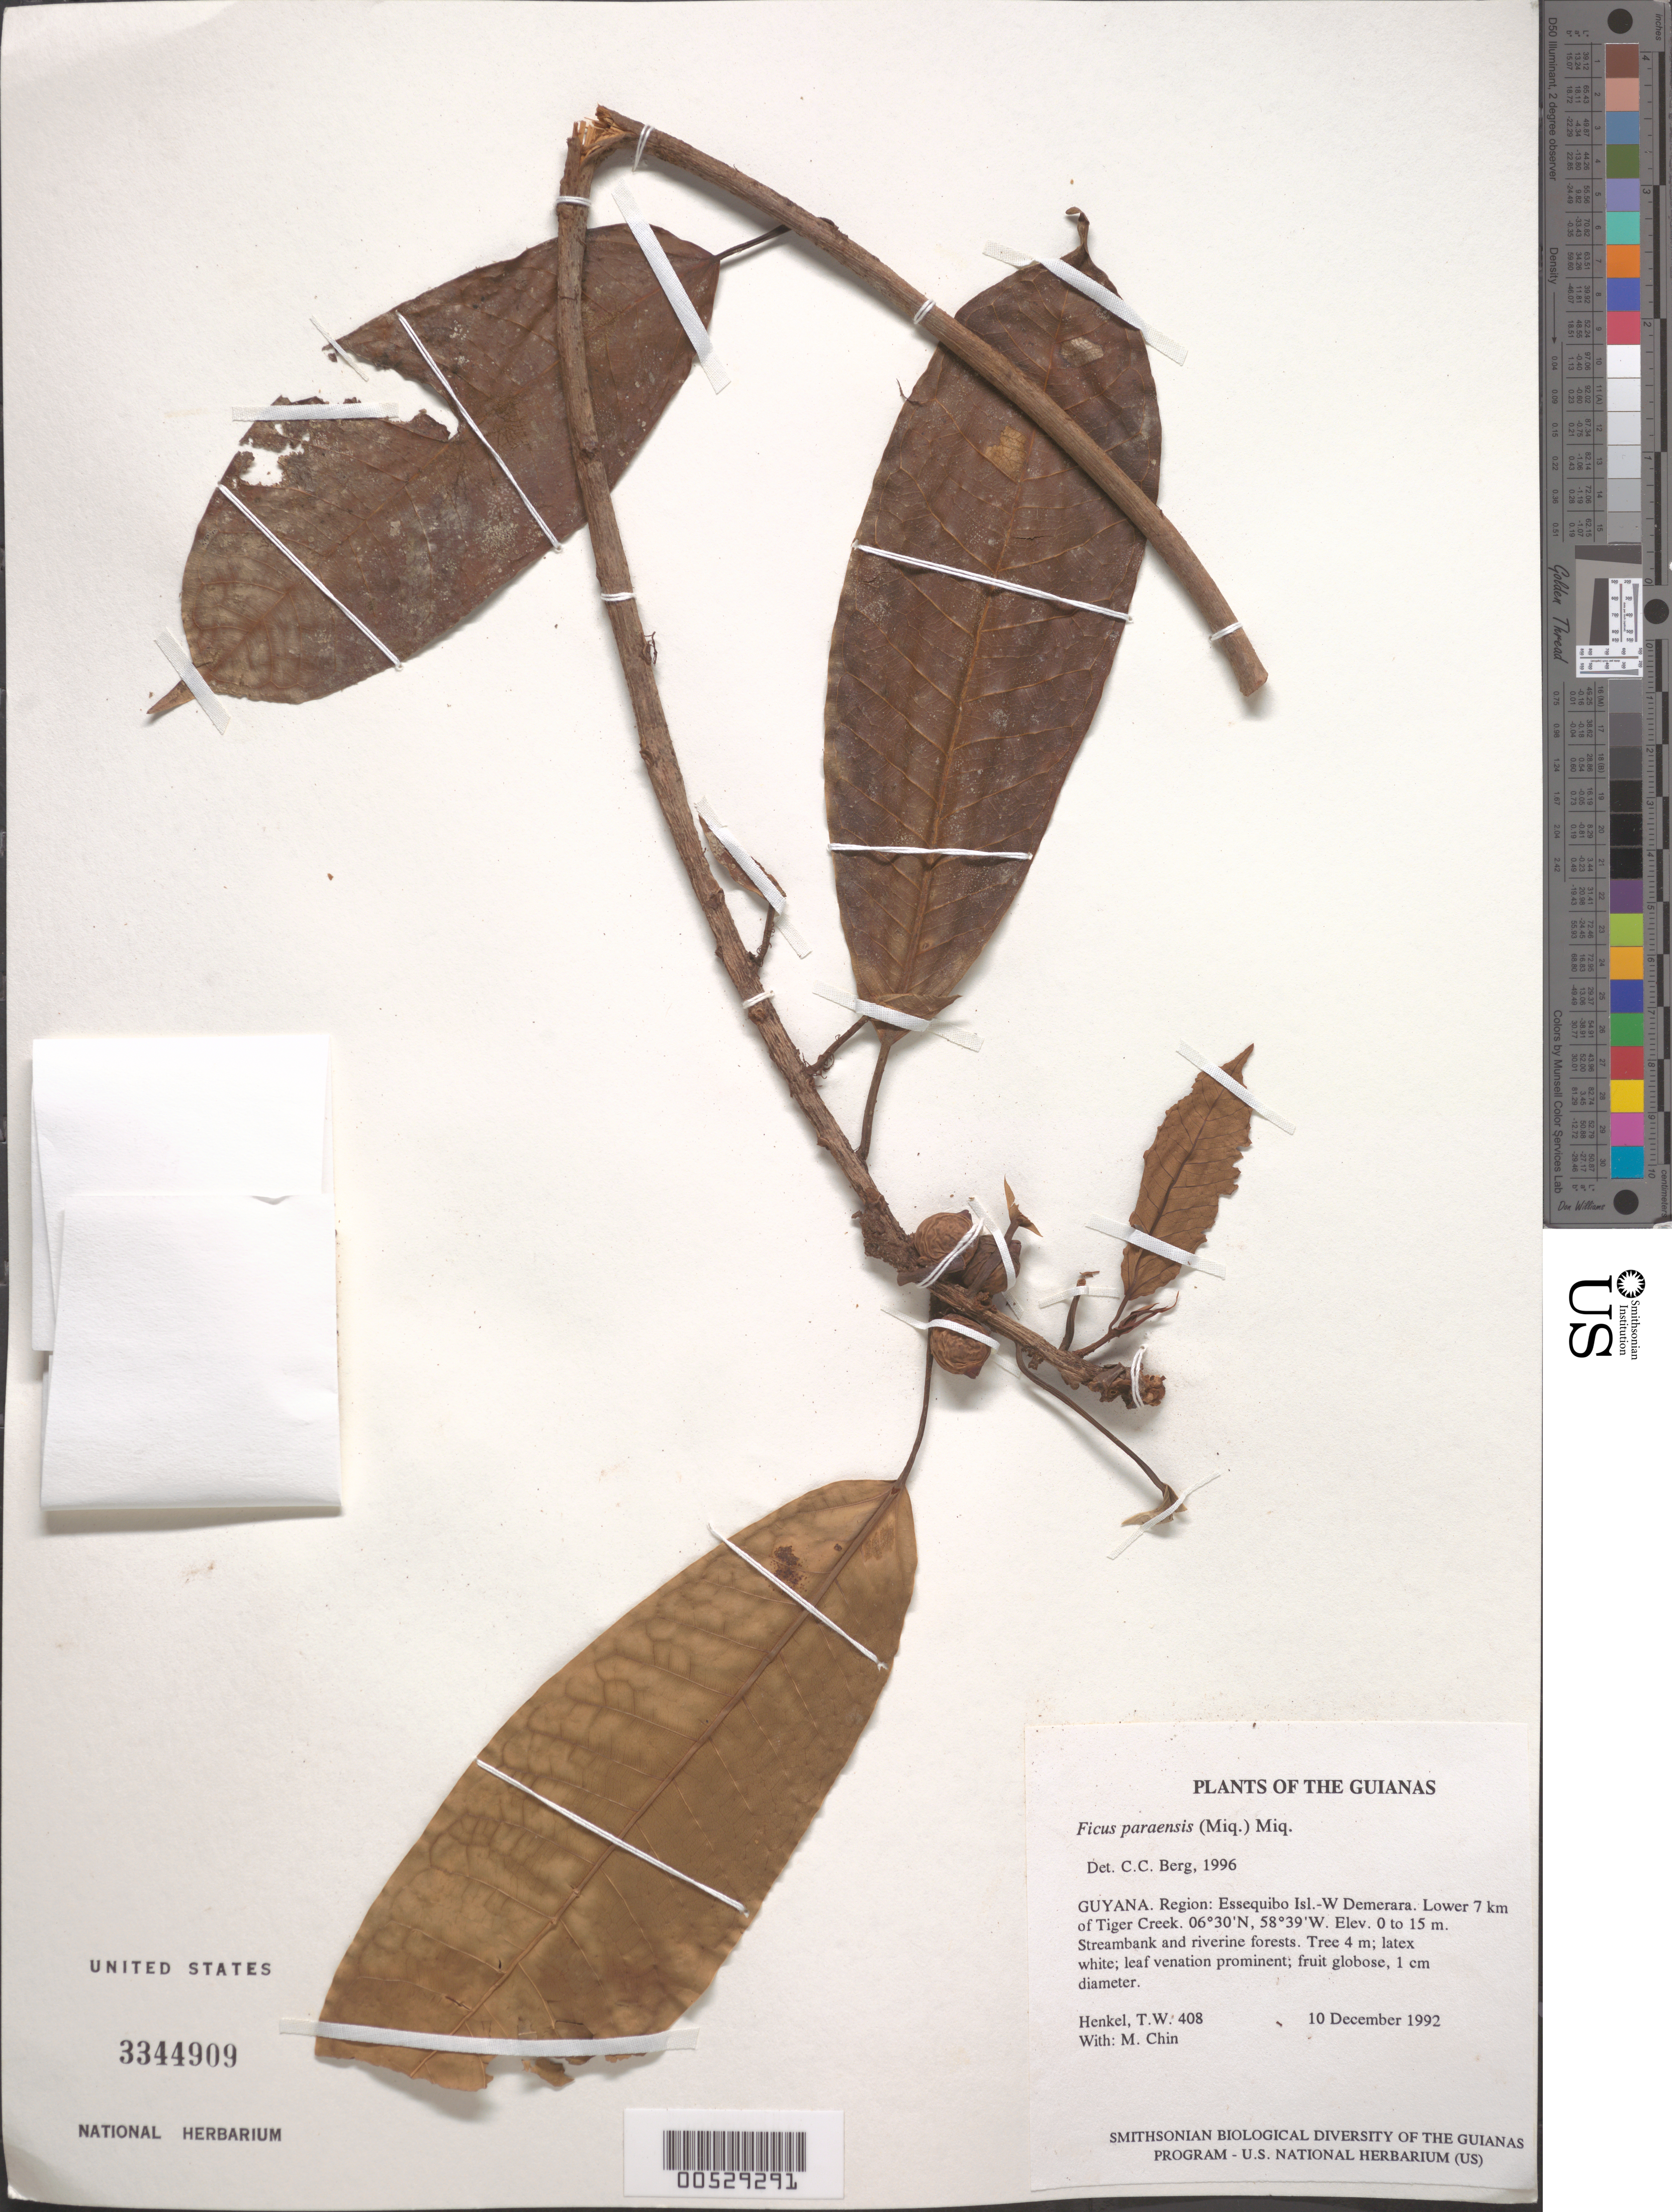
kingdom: Plantae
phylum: Tracheophyta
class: Magnoliopsida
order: Rosales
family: Moraceae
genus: Ficus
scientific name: Ficus paraensis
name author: (Miq.) Miq.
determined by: Berg, C. C.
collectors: T. Henkel & M. Chin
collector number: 408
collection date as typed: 10 December 1992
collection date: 1992-12-10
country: Guyana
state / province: Essequibo Isl-W. Demerara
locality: Lower 7 km of Tiger Creek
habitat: Streambank and riverine forests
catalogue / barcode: US 3344909